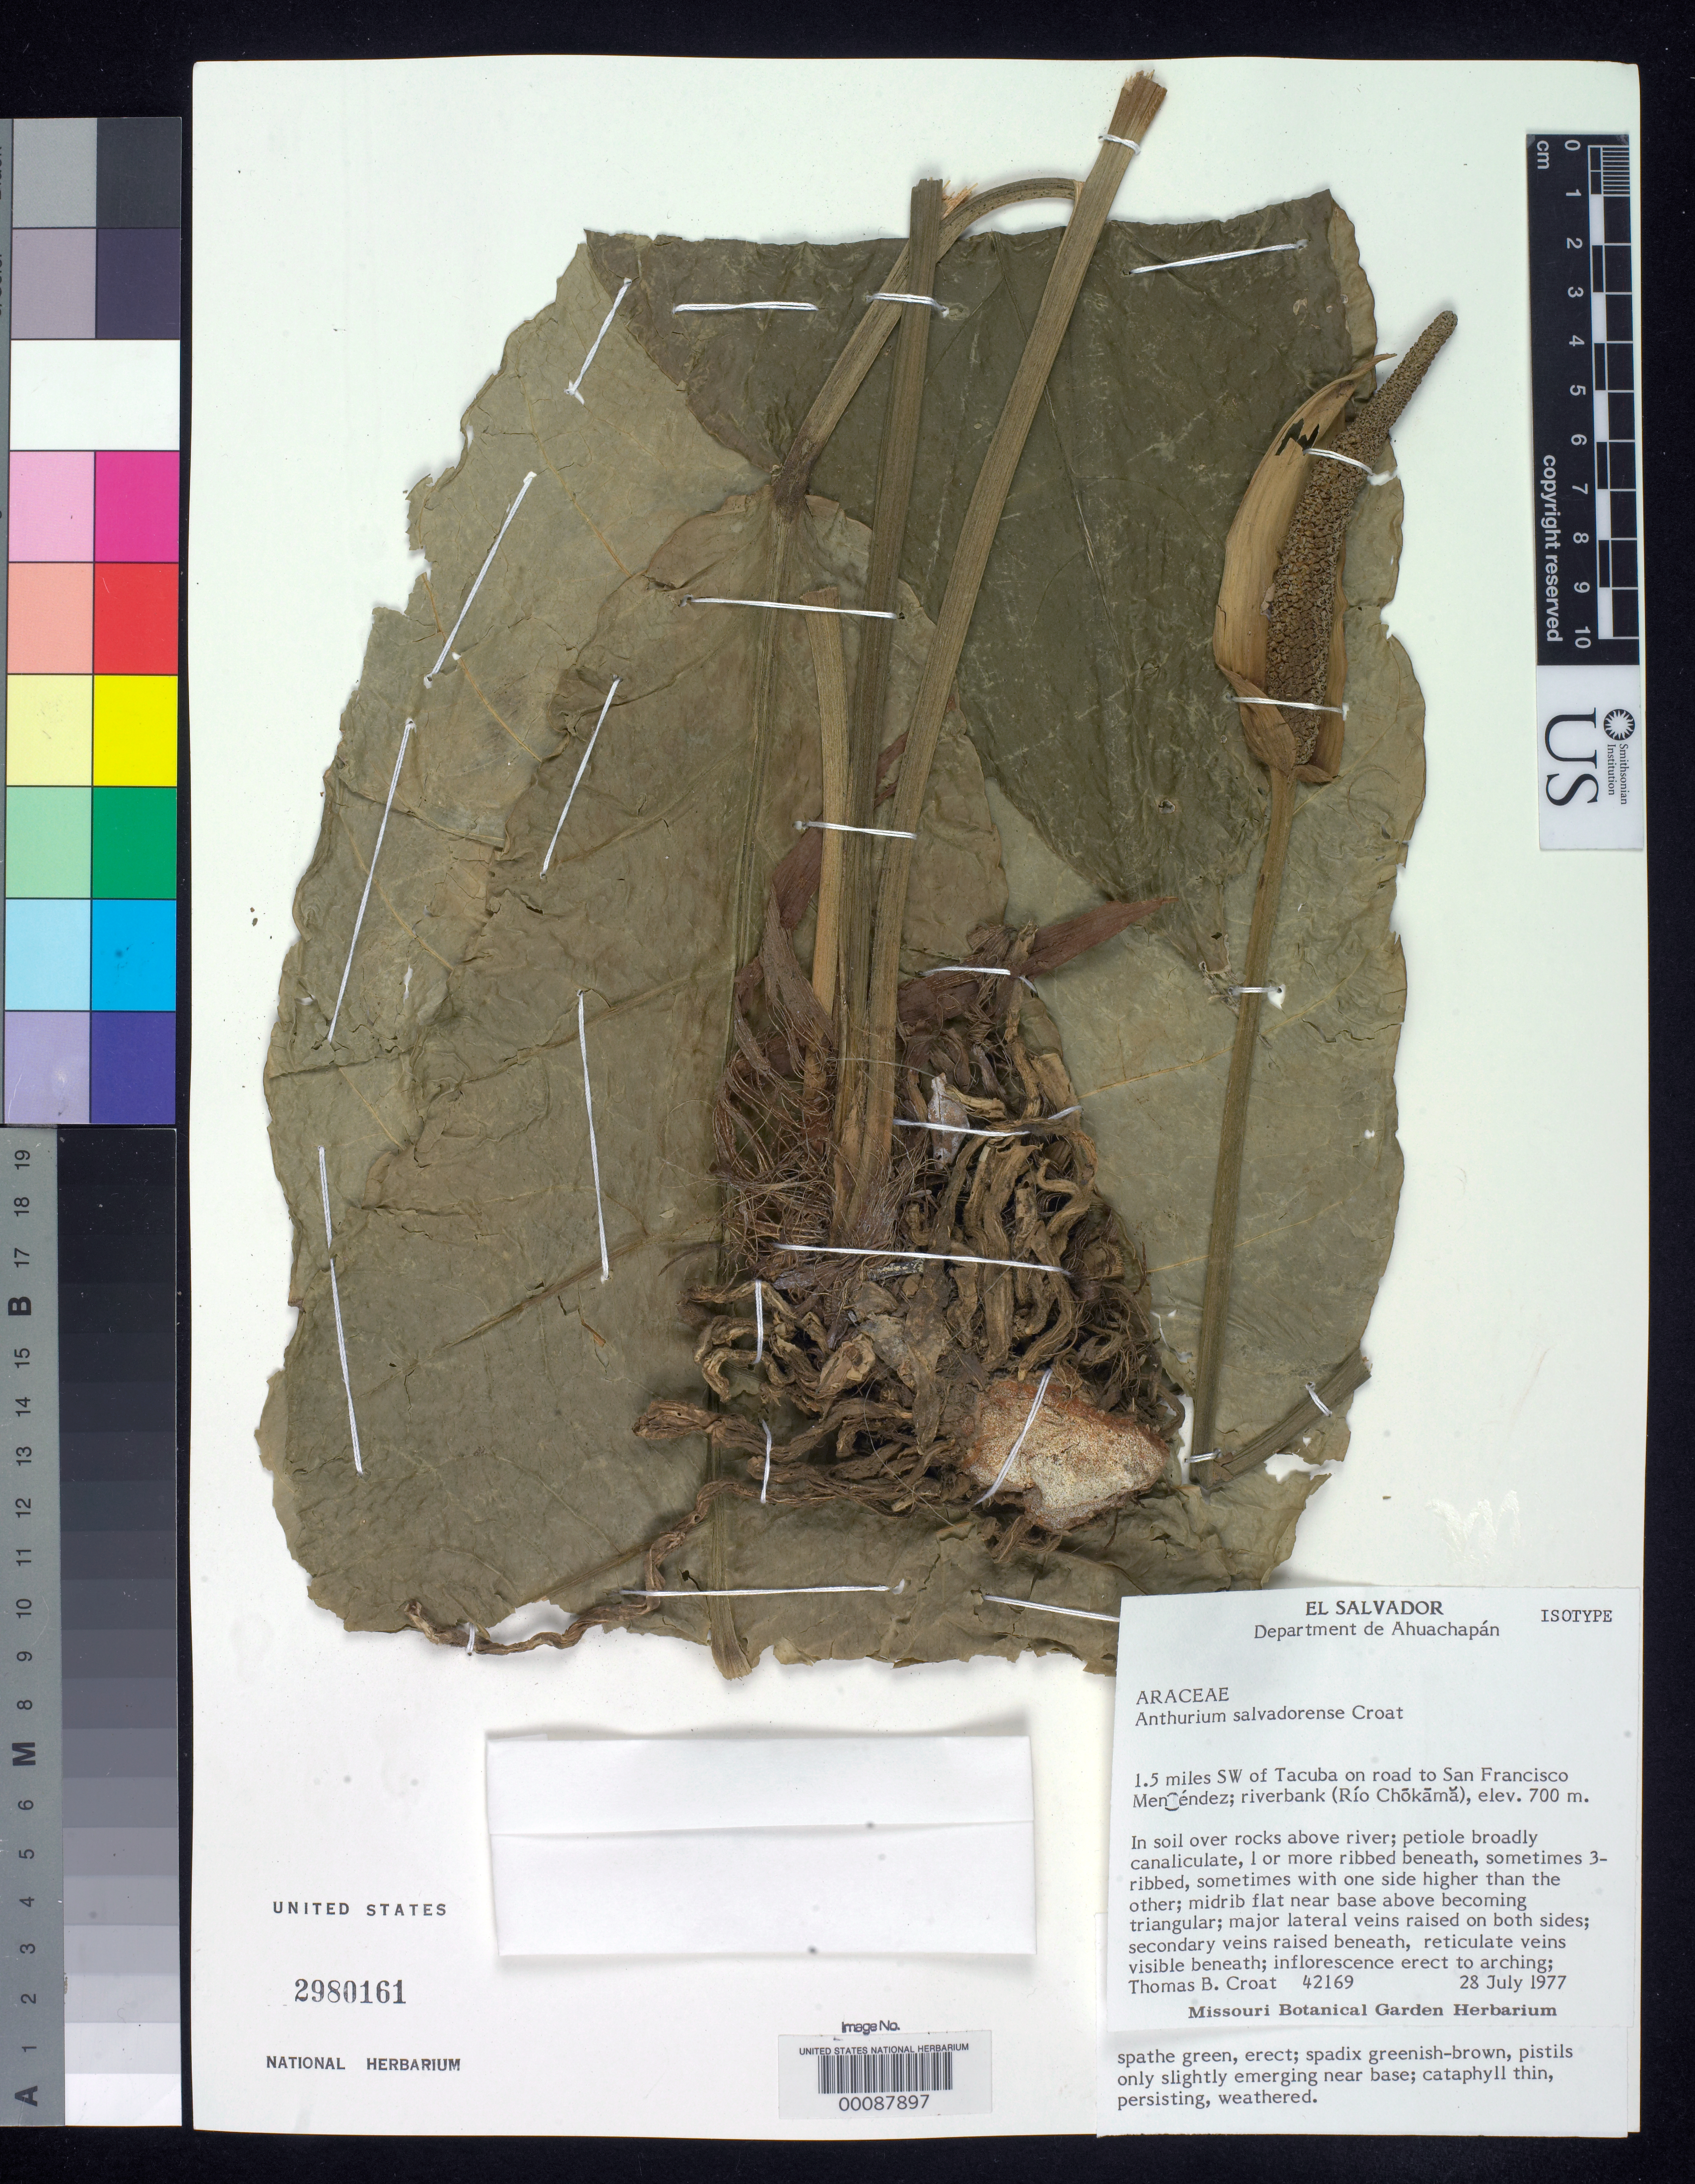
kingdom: Plantae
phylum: Tracheophyta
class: Liliopsida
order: Alismatales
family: Araceae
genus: Anthurium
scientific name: Anthurium salvadorense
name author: Croat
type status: Isotype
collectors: T. B. Croat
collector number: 42169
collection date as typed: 28 Jul 1977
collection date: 1977-07-28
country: El Salvador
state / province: Ahuachapán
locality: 1.5 mi. SW of Tacuba on road to San Francisco Menendez.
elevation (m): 700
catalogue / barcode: US 2980161